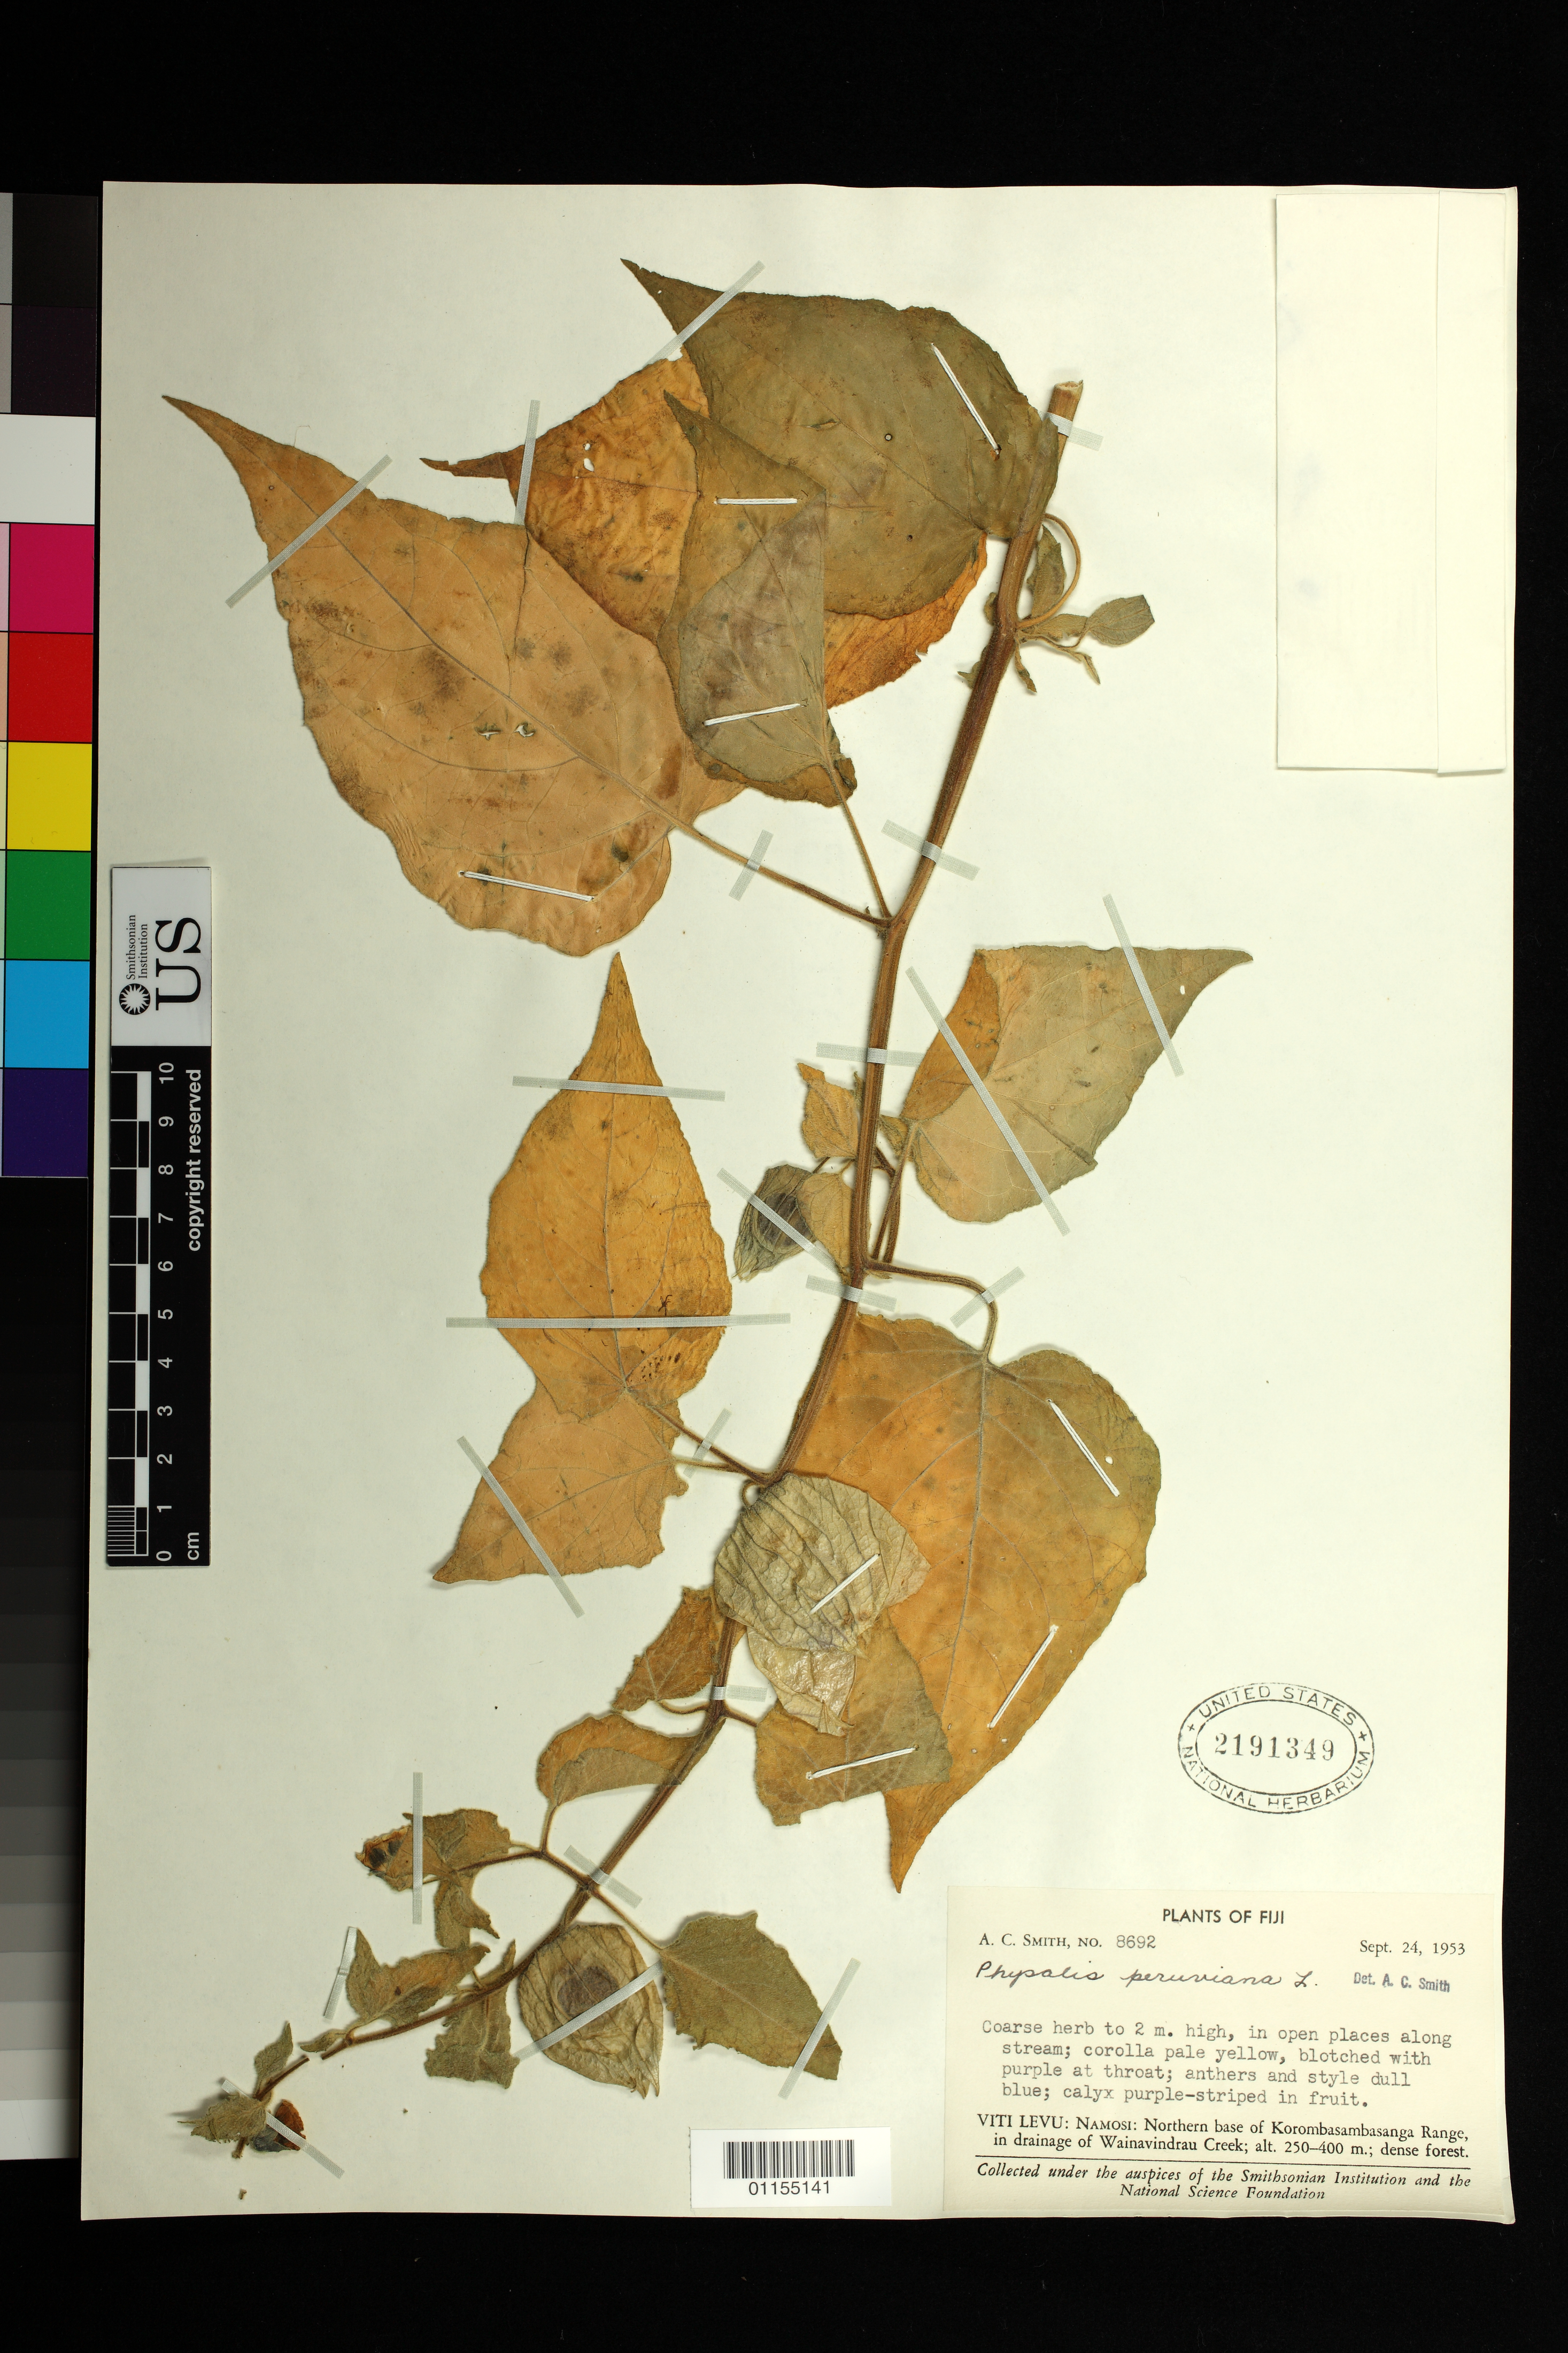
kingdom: Plantae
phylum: Tracheophyta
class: Magnoliopsida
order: Solanales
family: Solanaceae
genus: Physalis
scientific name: Physalis peruviana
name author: L.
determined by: Smith, A. C.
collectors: A. C. Smith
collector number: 8692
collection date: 1953-09-24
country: Fiji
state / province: Namosi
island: Viti Levu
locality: Northern Base of Korobasambasanga Range, in drainage of Wainavindrau Creek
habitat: in open places along stream.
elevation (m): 250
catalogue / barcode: US 2191349